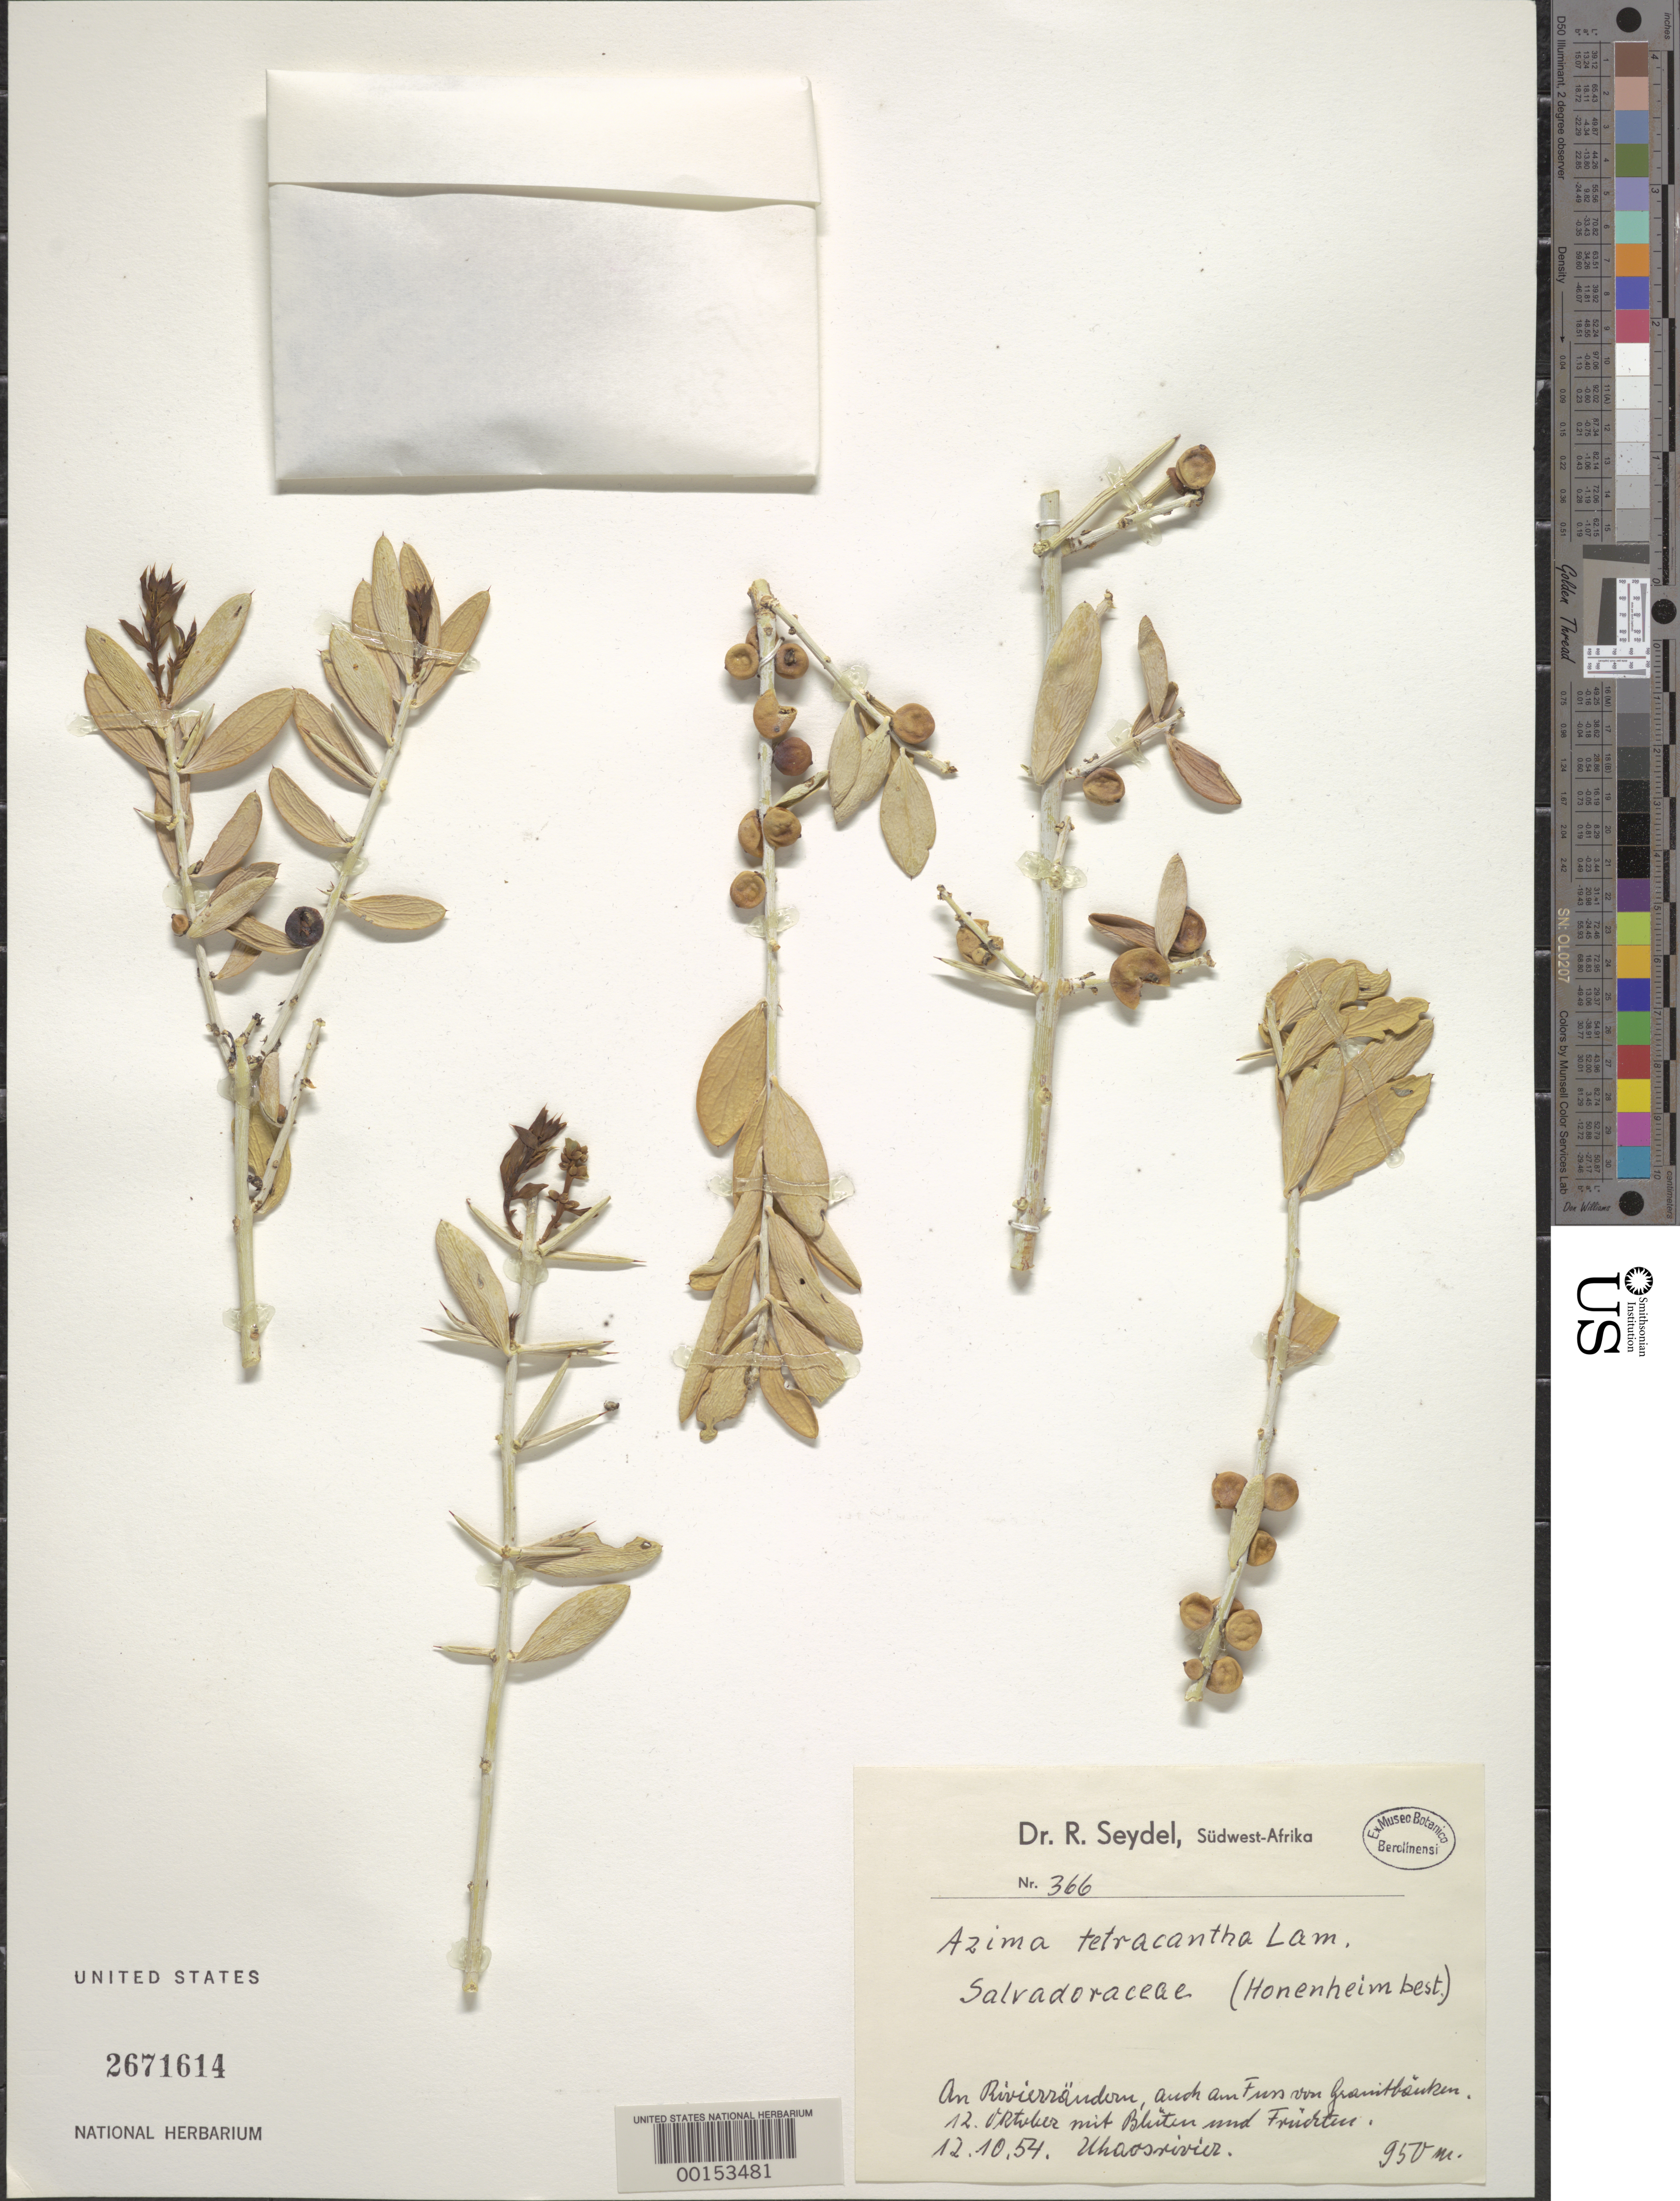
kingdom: Plantae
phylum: Tracheophyta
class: Magnoliopsida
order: Brassicales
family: Salvadoraceae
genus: Azima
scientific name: Azima tetracantha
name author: Lam.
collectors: R. Seydel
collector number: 366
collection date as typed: Transcribed d/m/y: 12/10/54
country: Namibia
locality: Südwest-Afrika. Uhaosrivier.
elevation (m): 950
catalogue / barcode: US 2671614